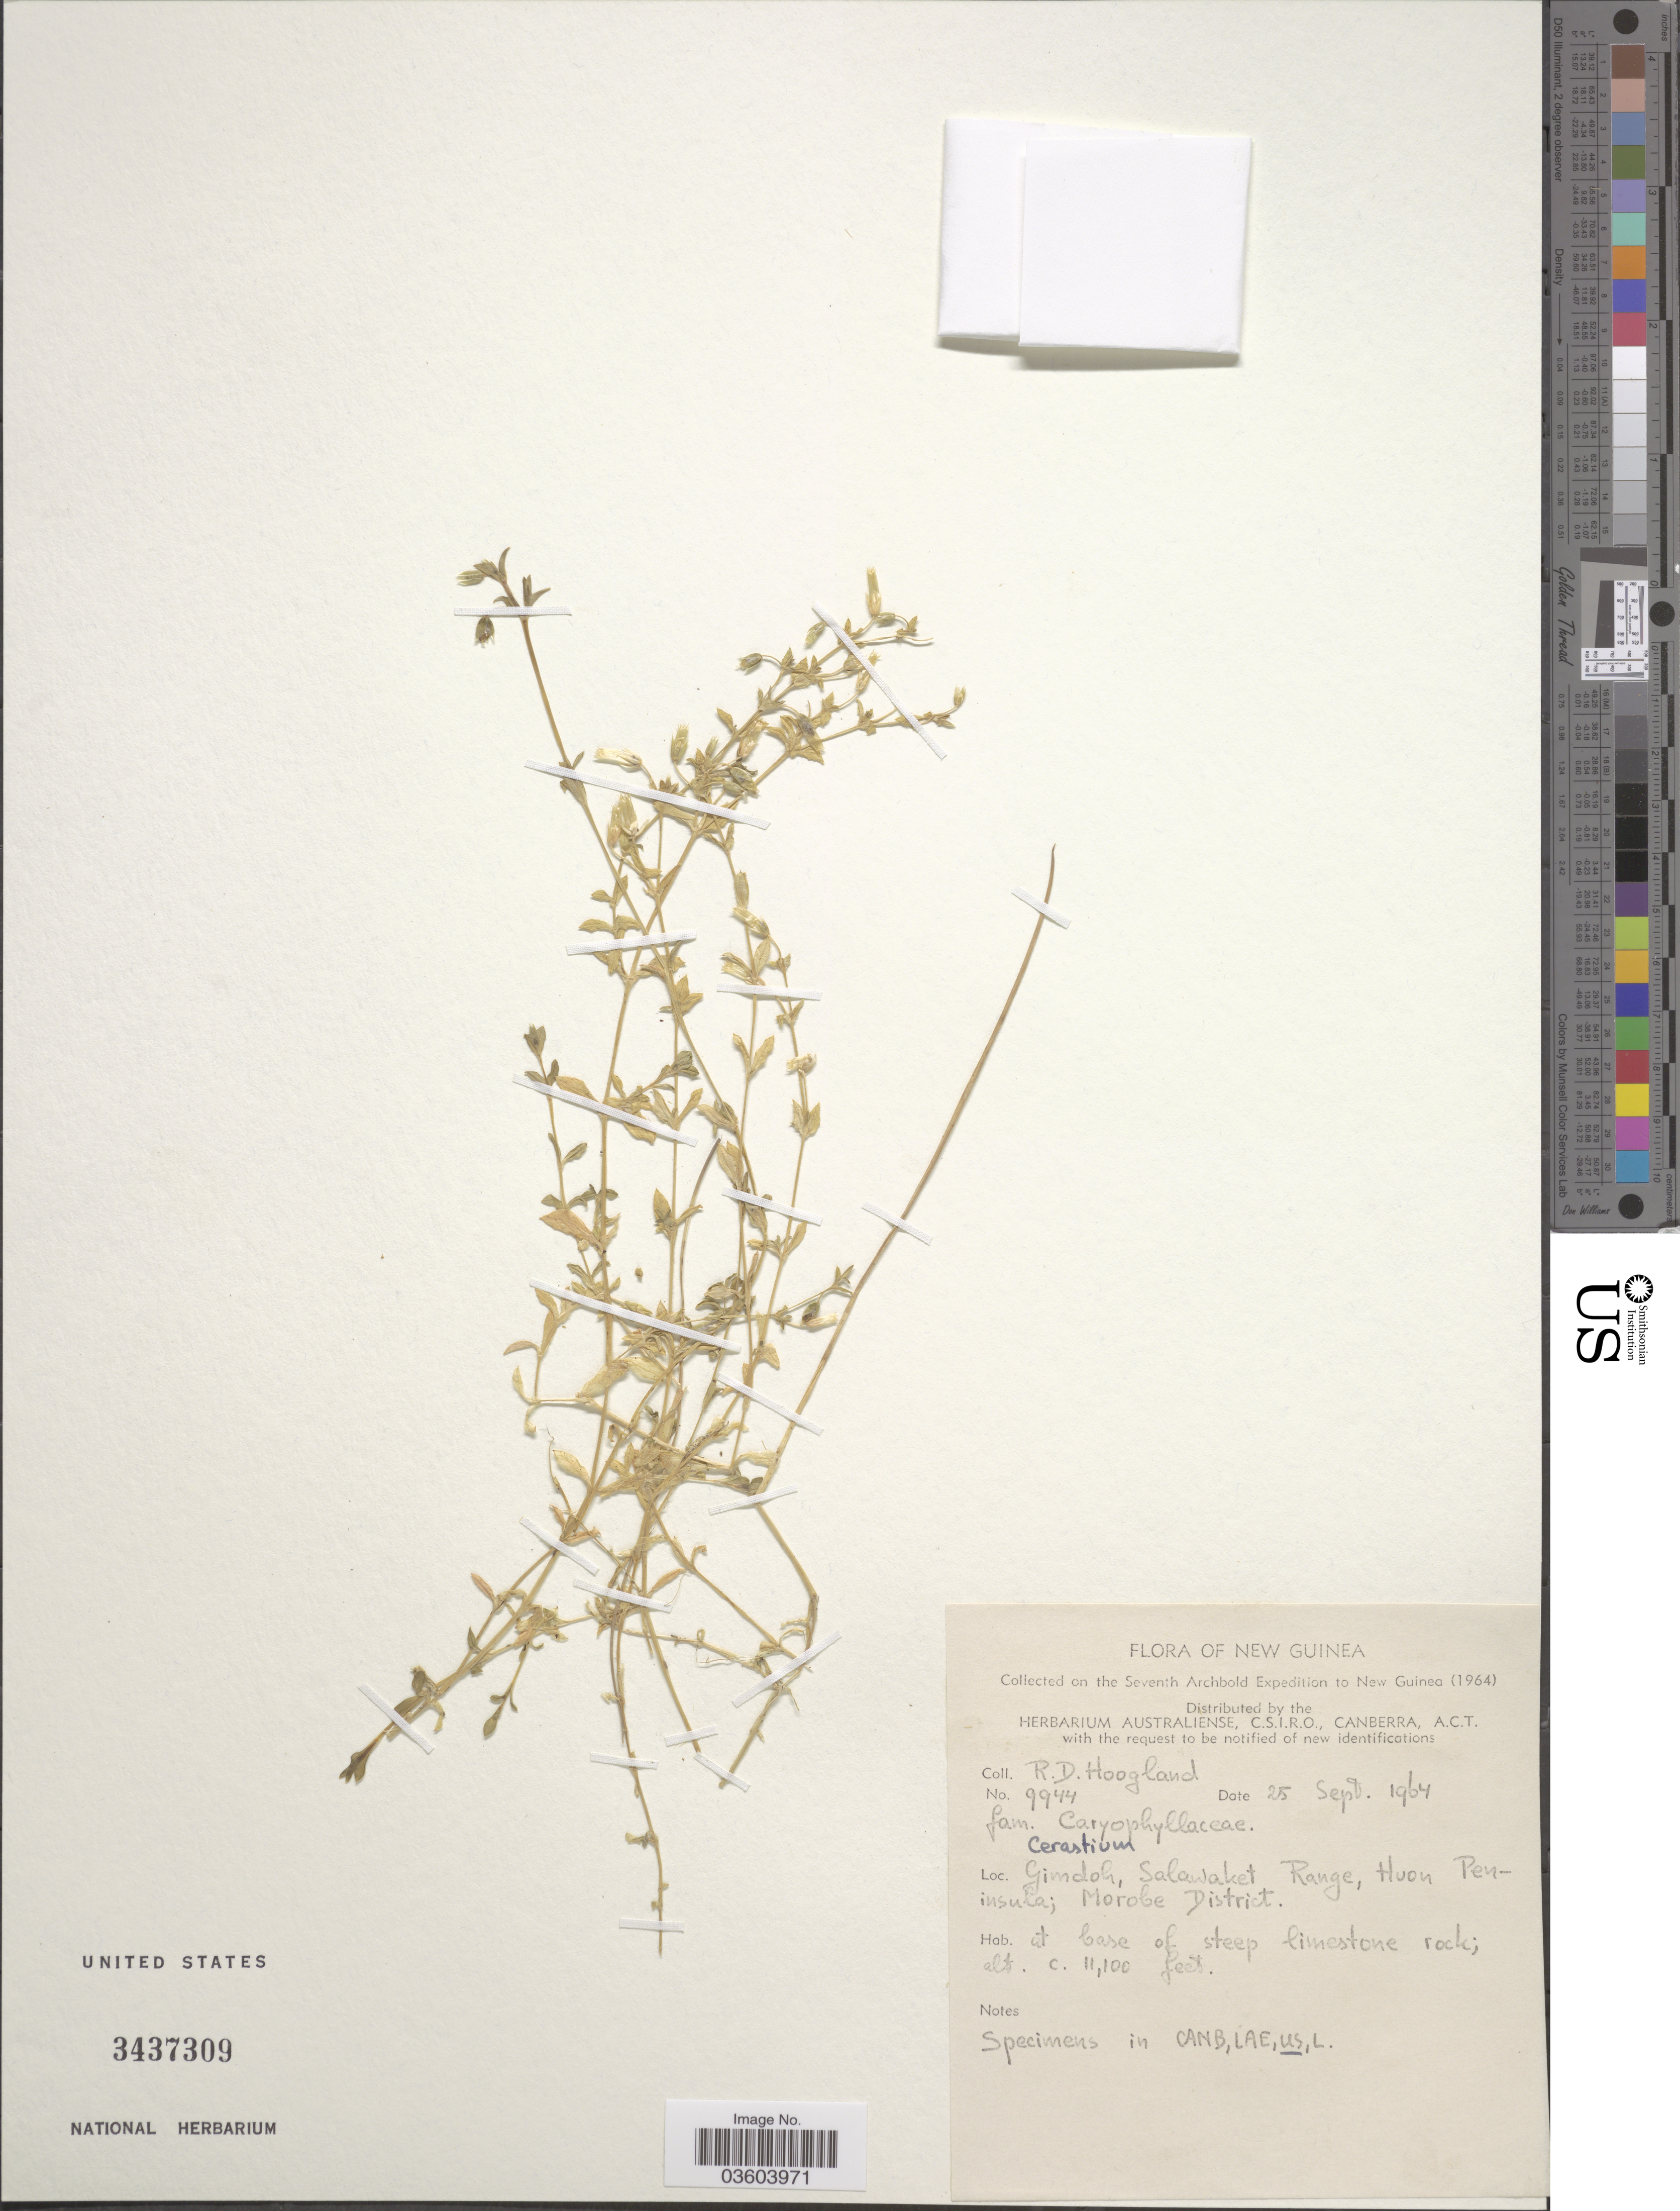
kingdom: Plantae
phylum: Tracheophyta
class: Magnoliopsida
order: Caryophyllales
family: Caryophyllaceae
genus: Cerastium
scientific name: Cerastium sp.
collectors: R. D. Hoogland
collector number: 9944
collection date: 1964-09-25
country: Papua New Guinea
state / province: Morobe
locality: New Guinea. Gimdoh, Salawaket Range, Huon Peninsula; Morobe District.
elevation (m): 3383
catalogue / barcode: US 3437309